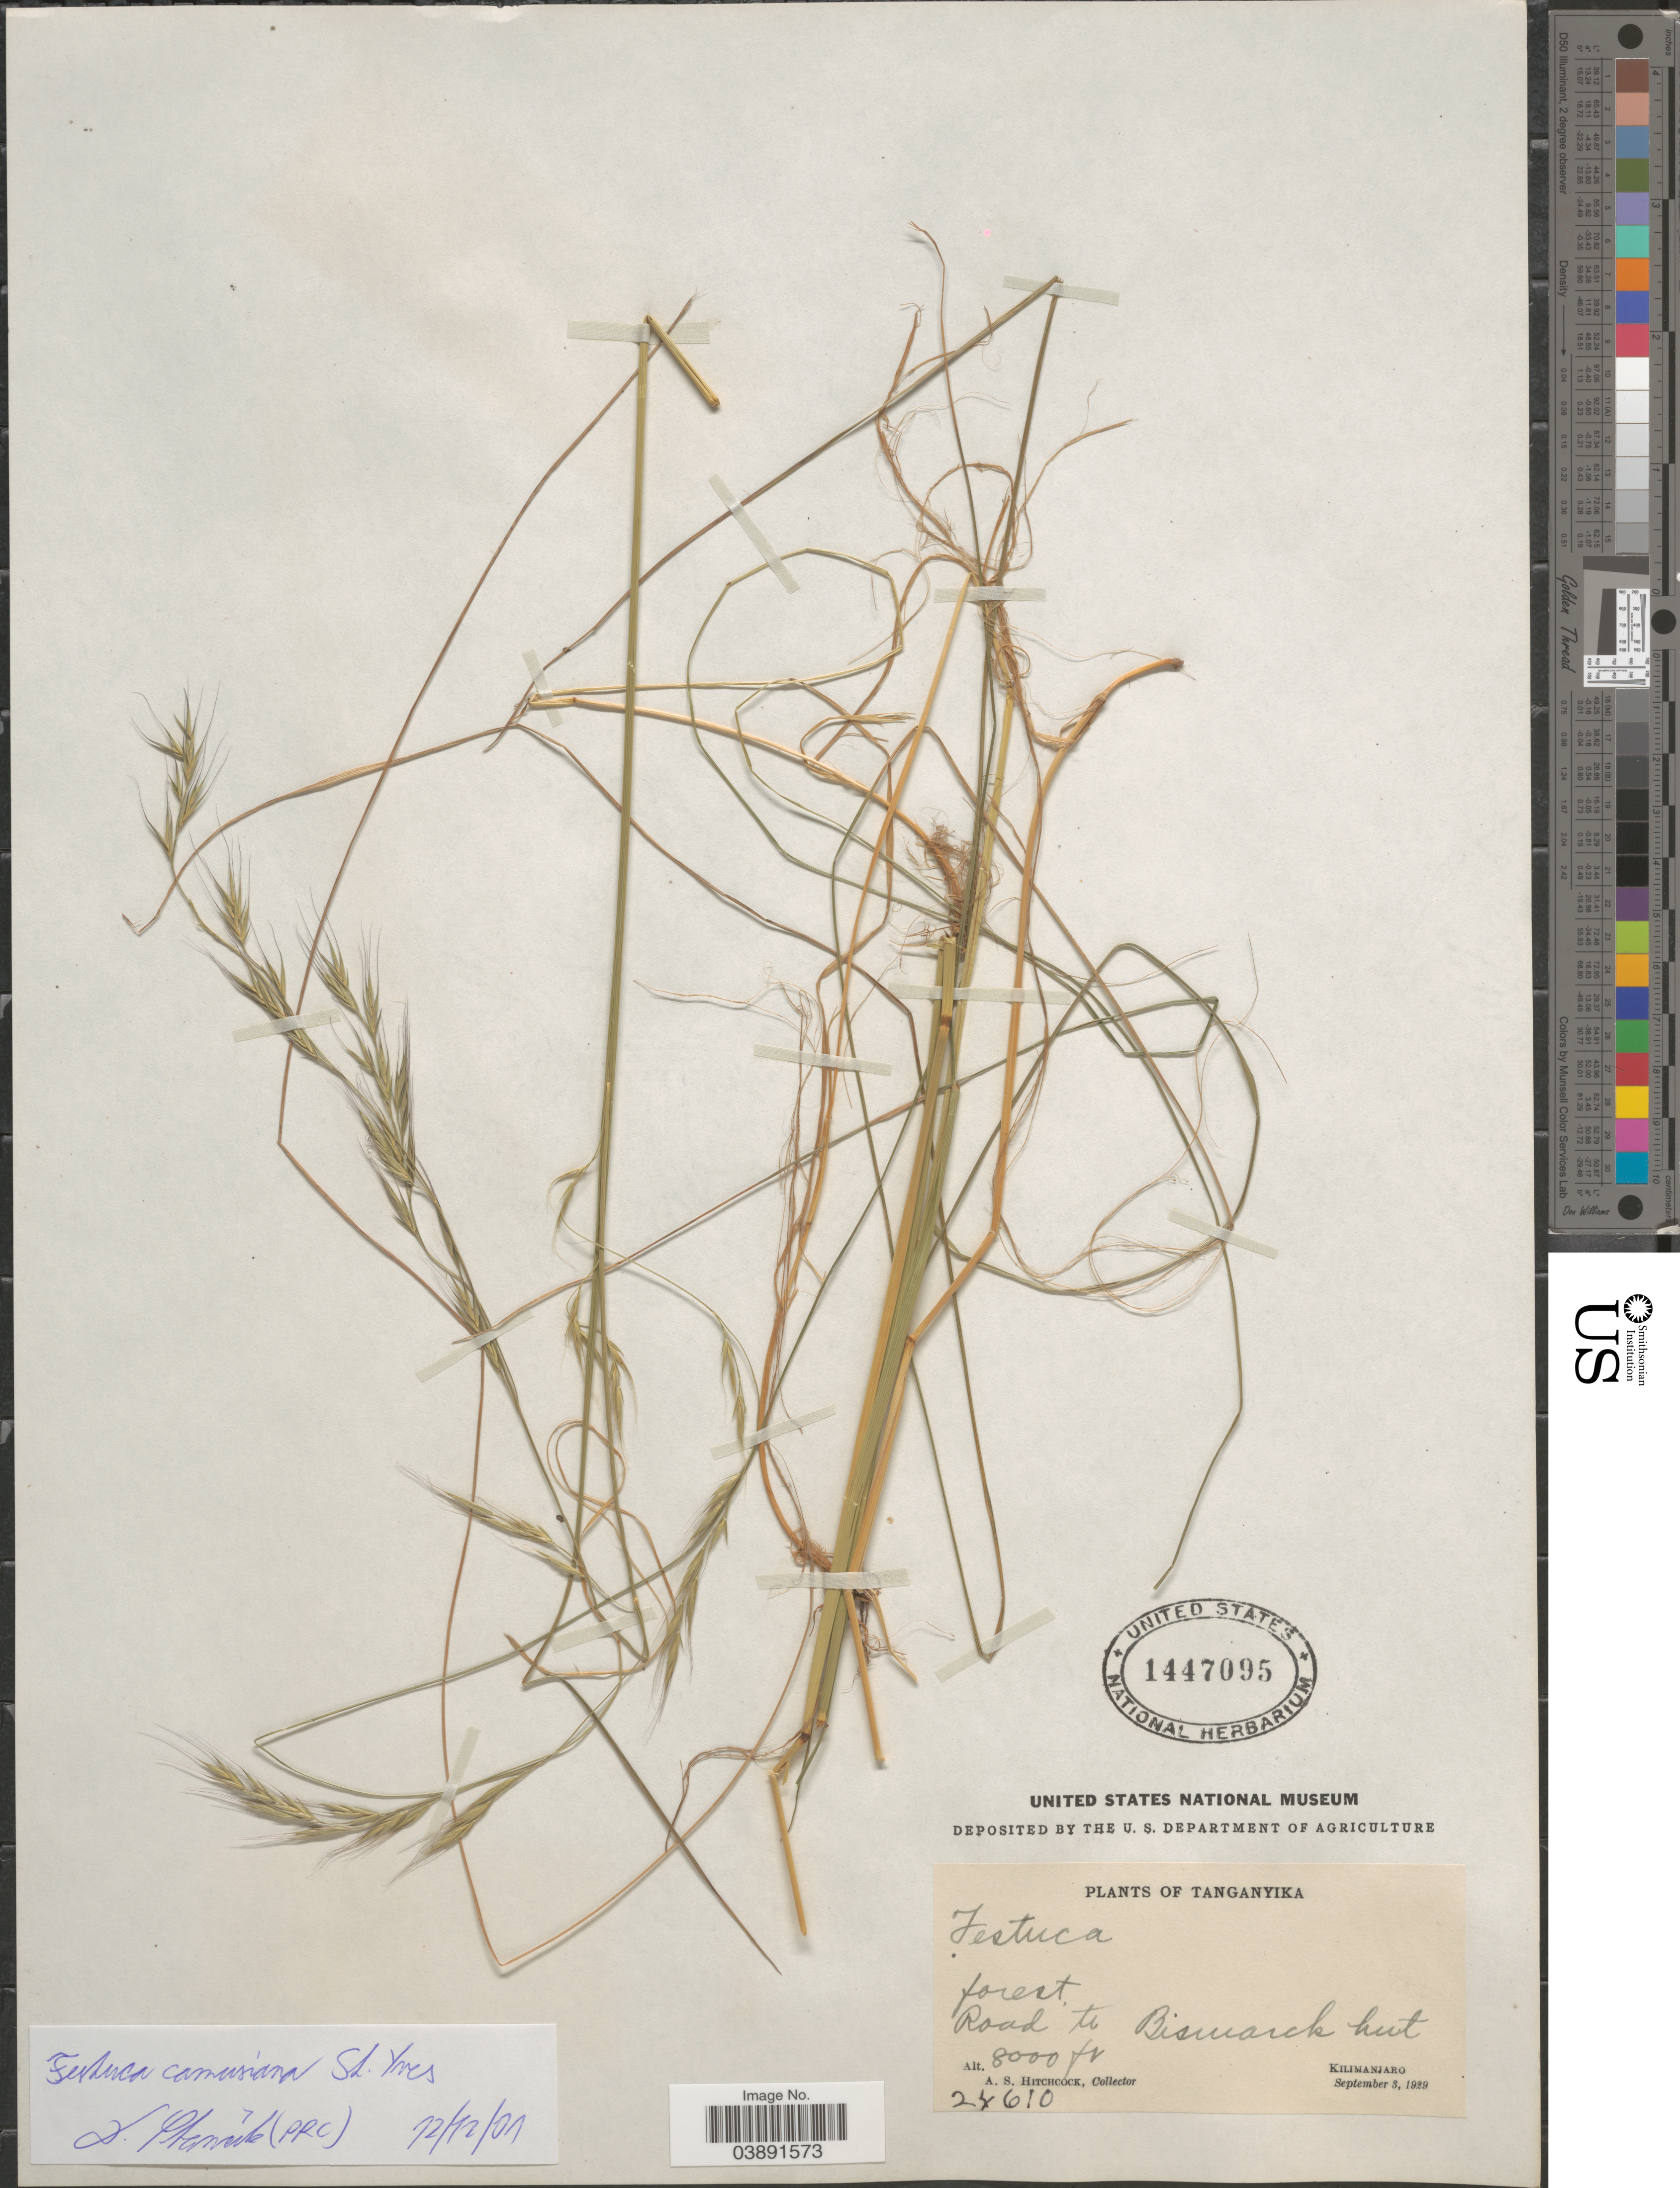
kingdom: Plantae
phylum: Tracheophyta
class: Liliopsida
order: Poales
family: Poaceae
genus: Festuca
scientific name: Festuca chodatiana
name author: (St.-Yves) E.B. Alexeev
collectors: A. S. Hitchcock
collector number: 24610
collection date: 1929-09-03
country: Tanzania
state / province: Kilimanjaro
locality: Tanganyika. Forest, Road to Bismarck hut.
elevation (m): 2438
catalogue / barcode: US 1447095